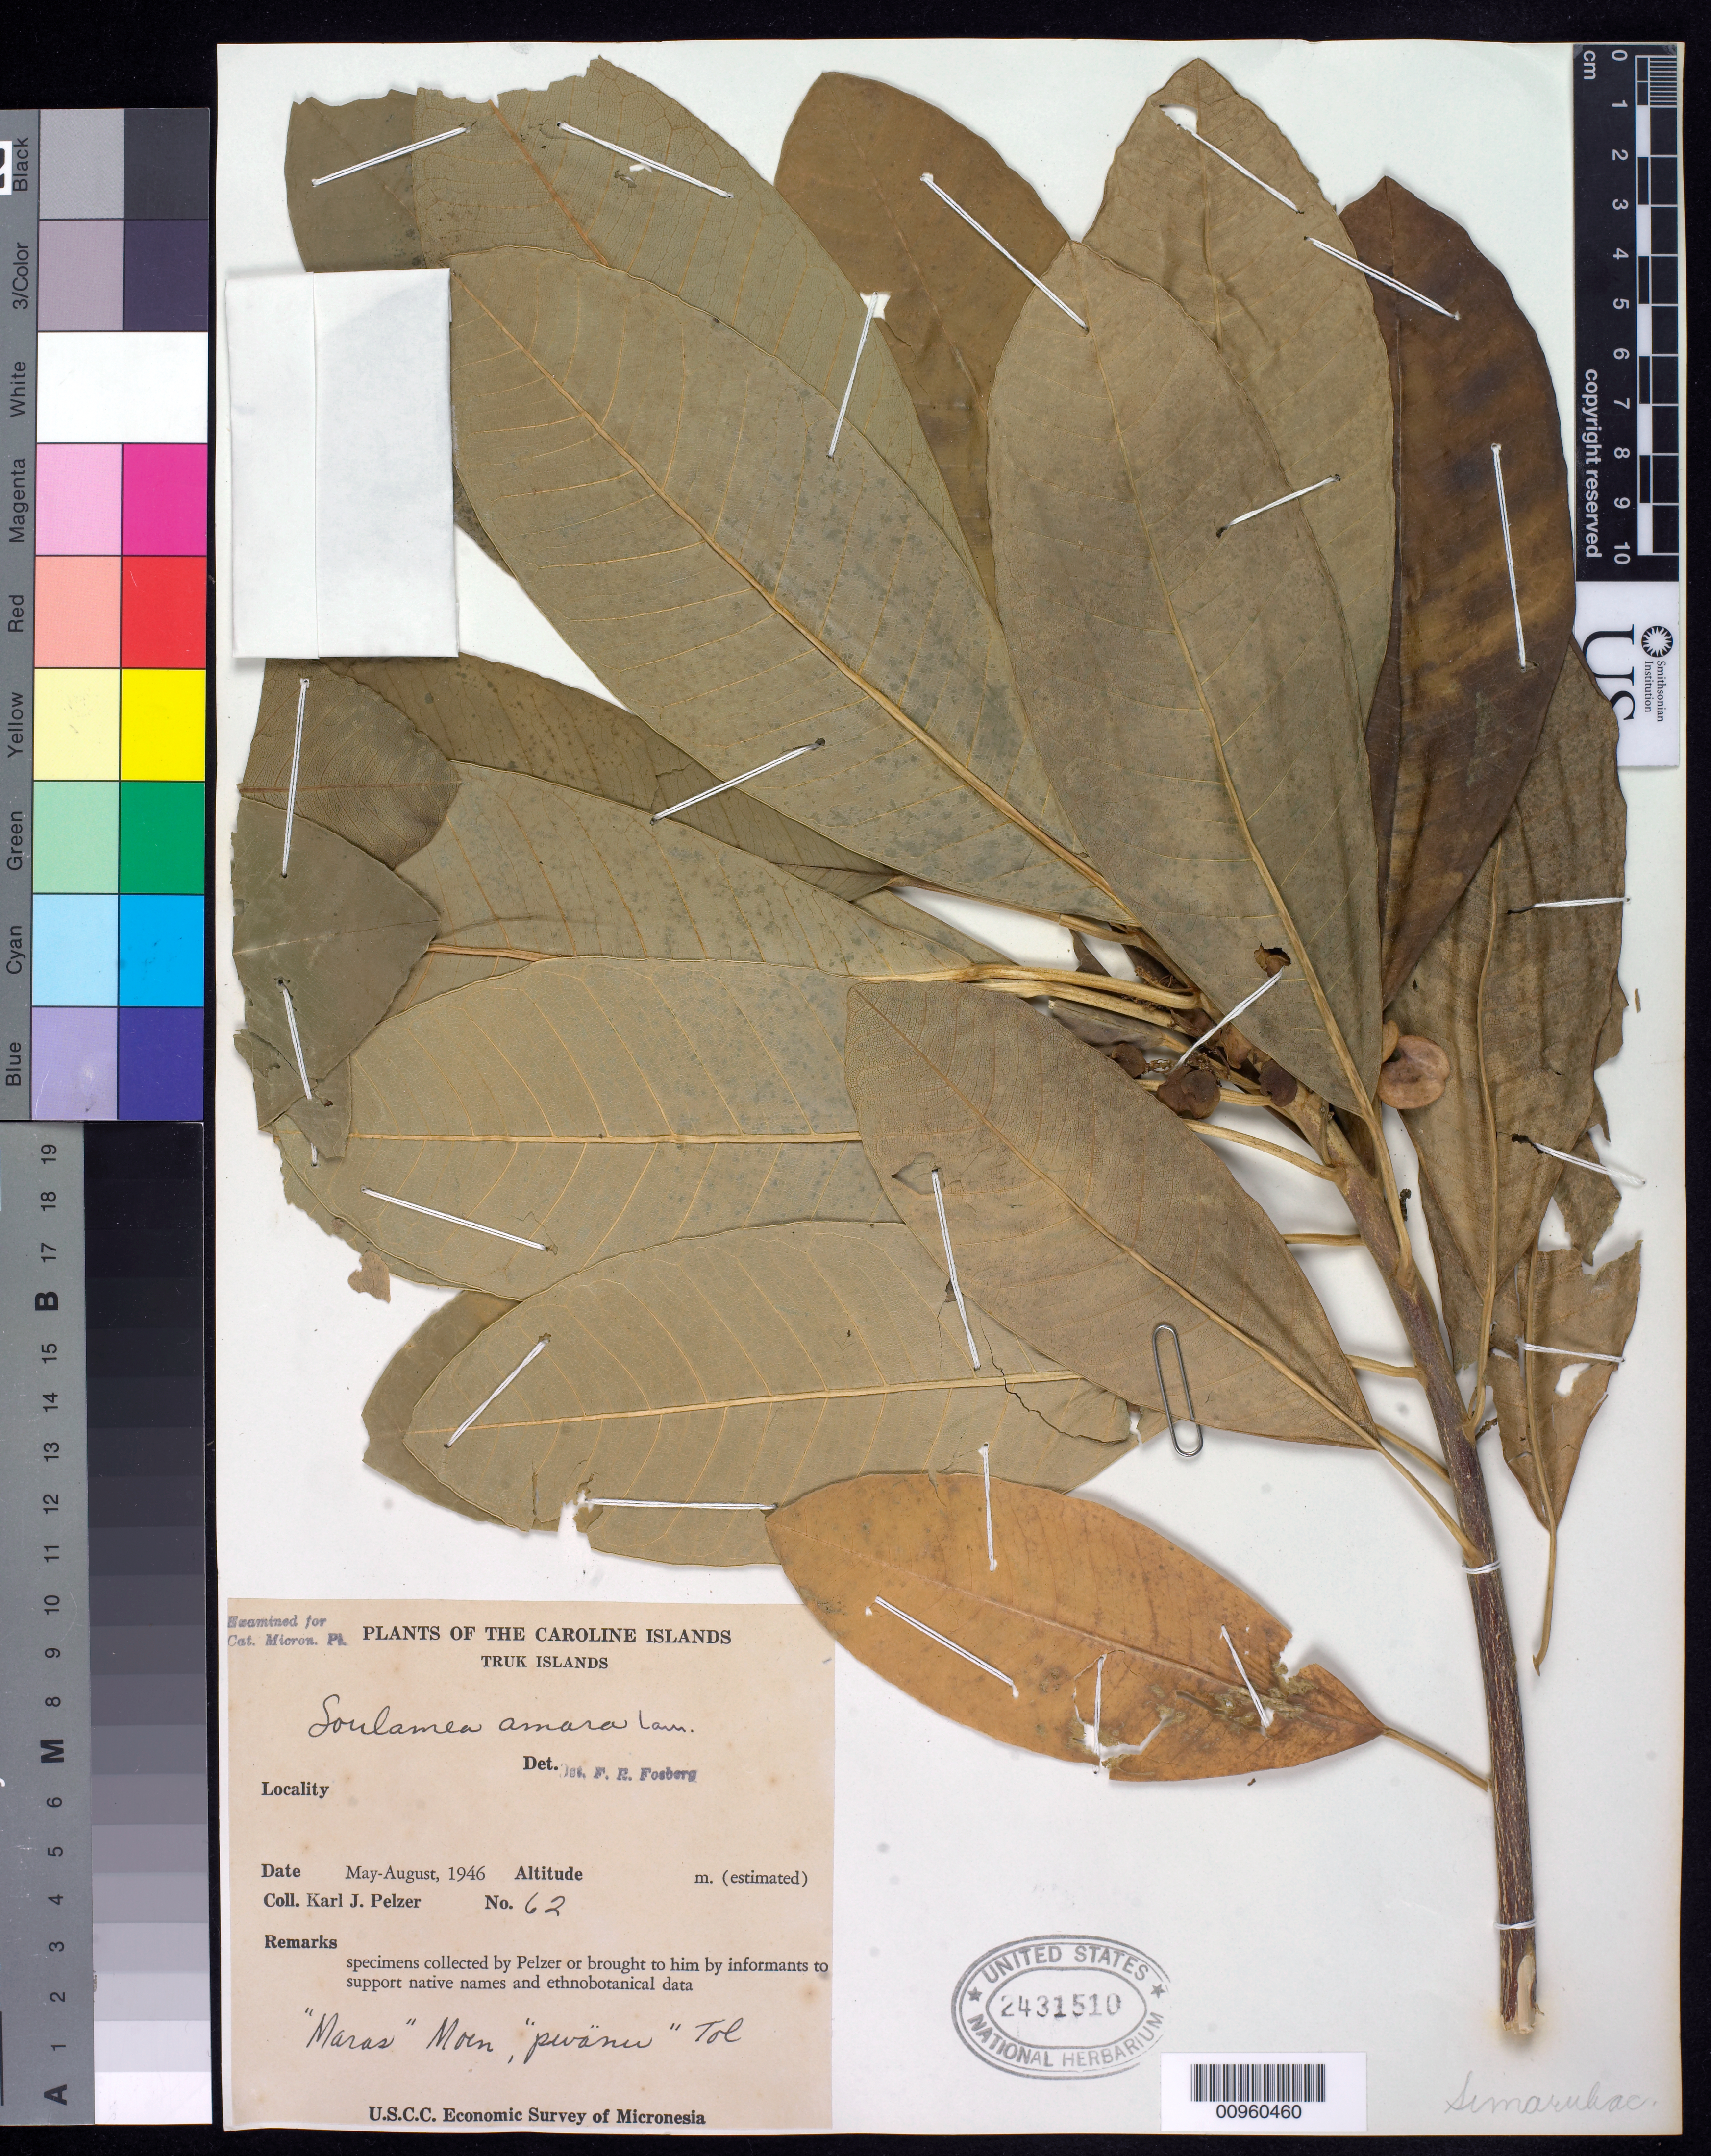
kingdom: Plantae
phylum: Tracheophyta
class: Magnoliopsida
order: Sapindales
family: Simaroubaceae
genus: Soulamea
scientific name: Soulamea amara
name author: Lam.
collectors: K. J. Pelzer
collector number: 62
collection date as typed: May 1946 to Aug 1946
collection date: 1946-05/1946-08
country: Micronesia, Federated States of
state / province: Truk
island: Truk (Chuuk) Is.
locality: Caroline Islands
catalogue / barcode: US 2431510